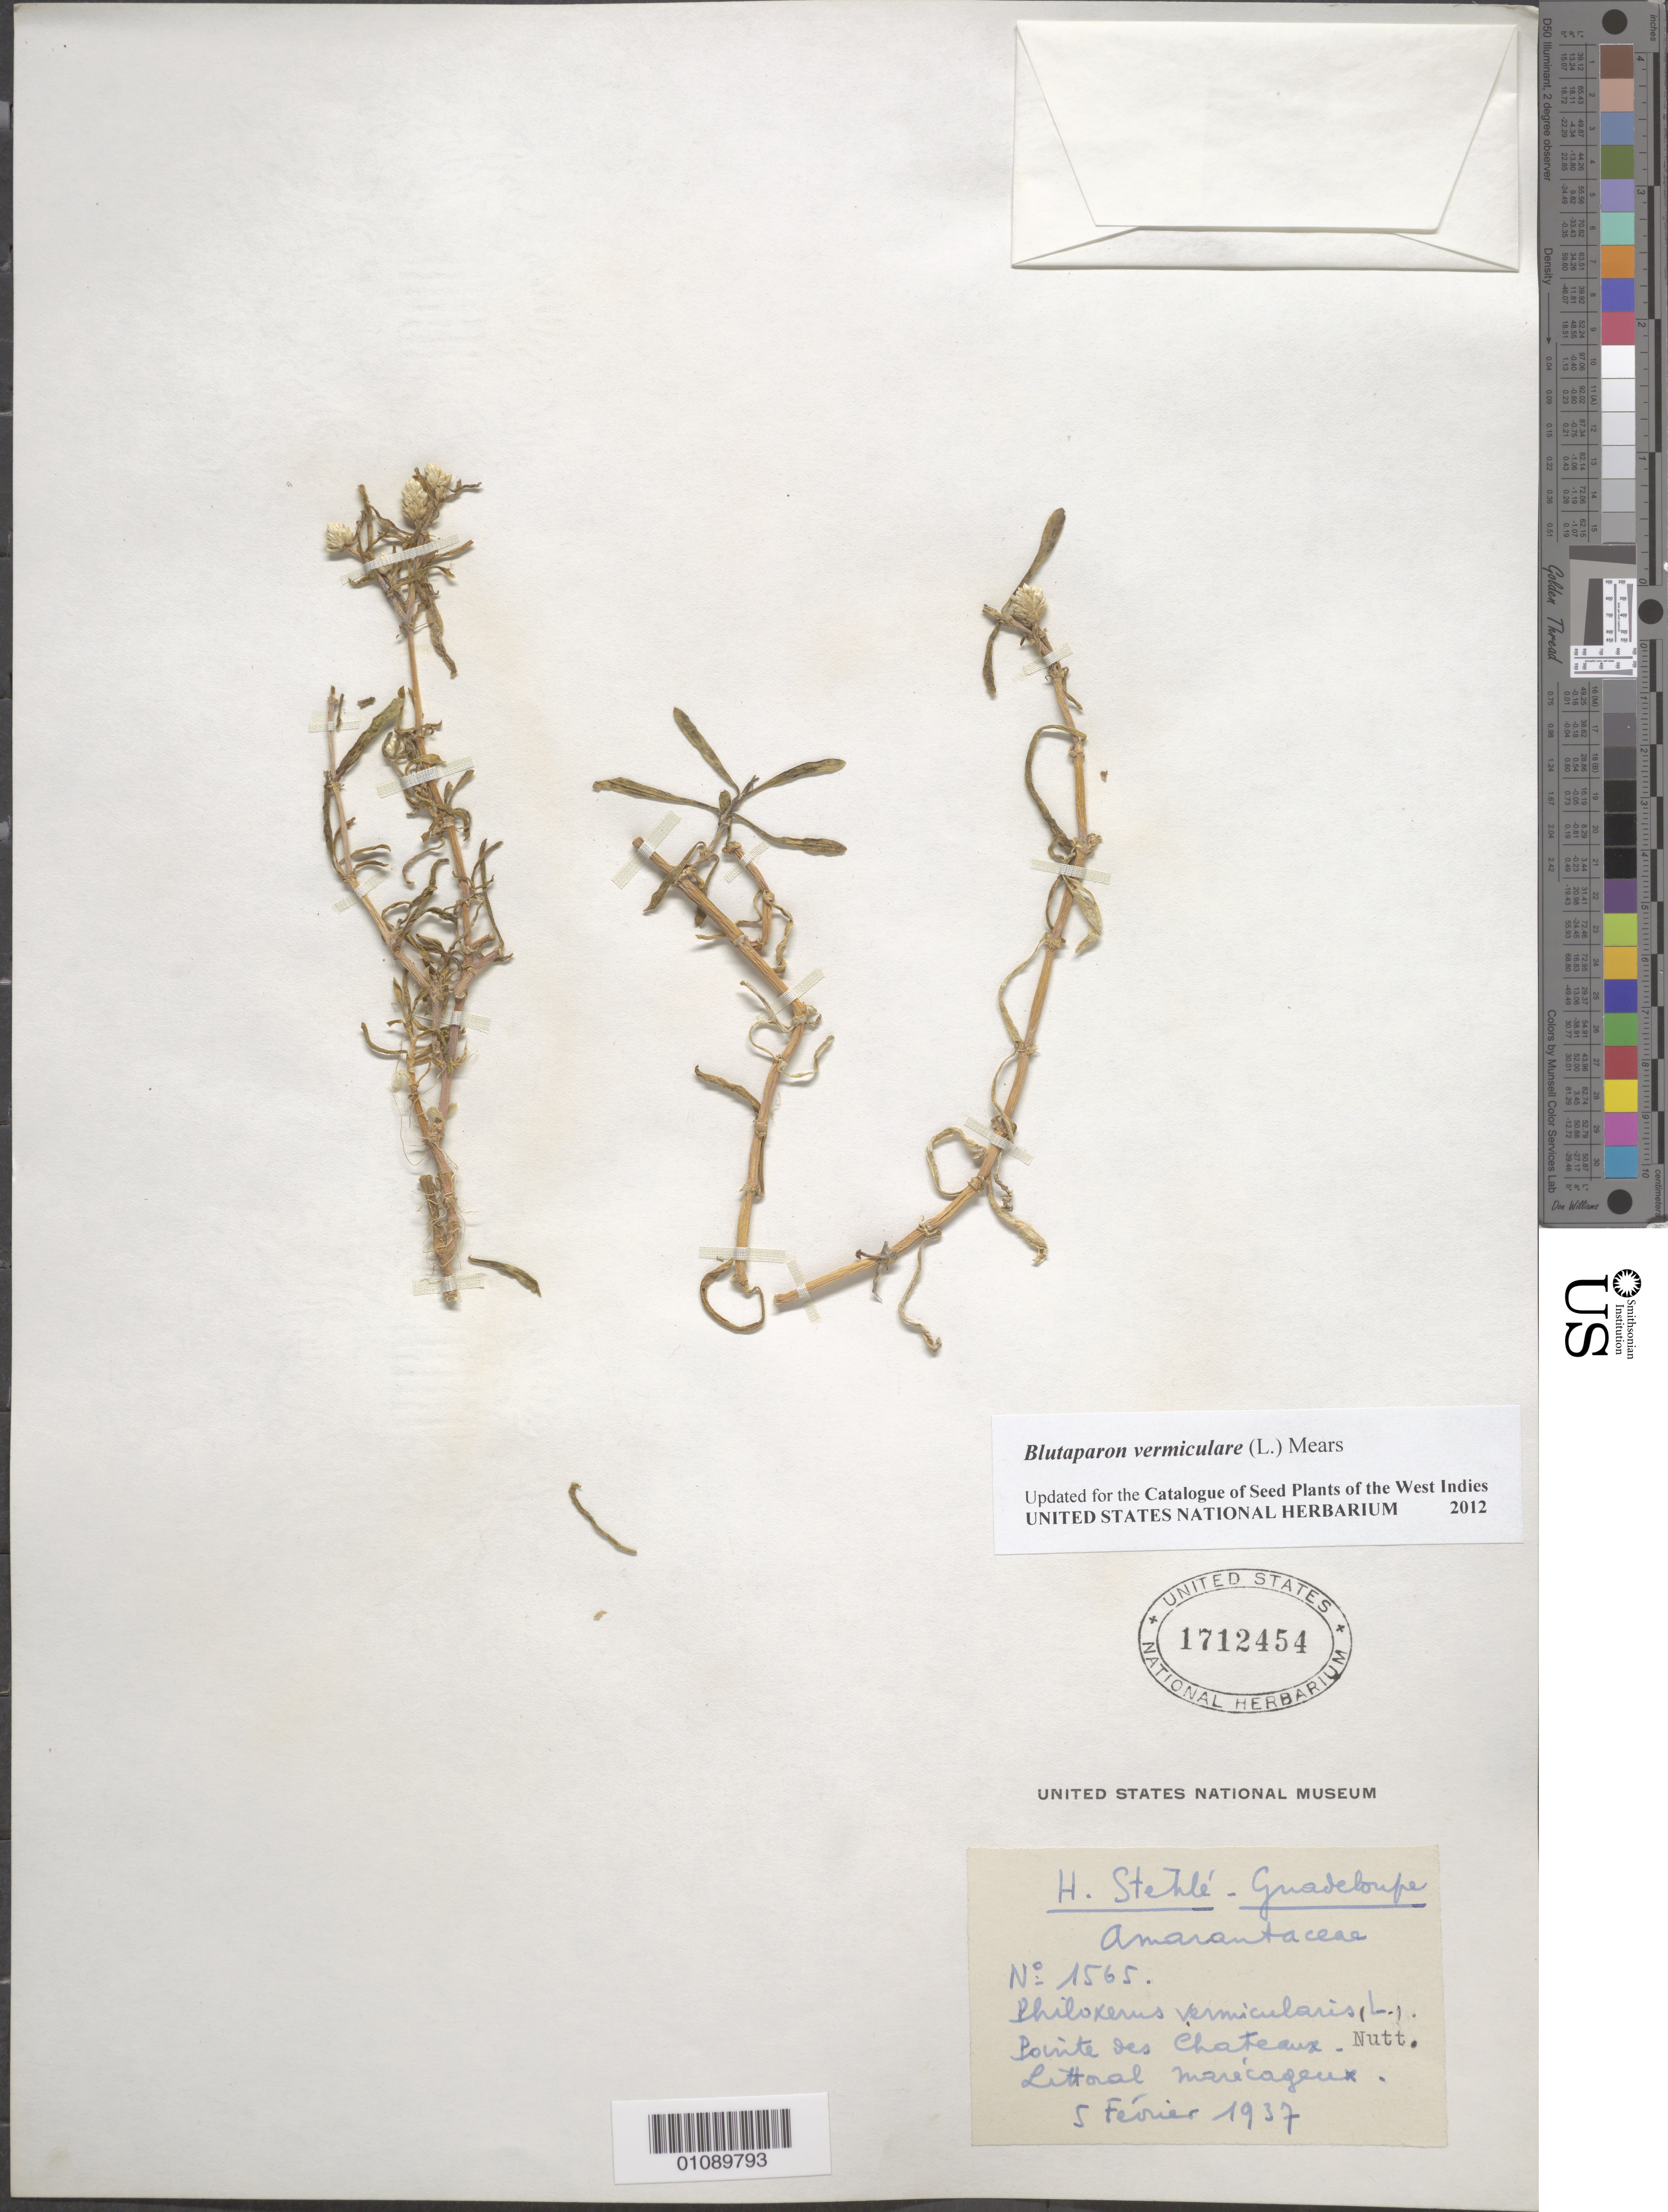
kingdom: Plantae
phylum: Tracheophyta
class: Magnoliopsida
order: Caryophyllales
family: Amaranthaceae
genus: Gomphrena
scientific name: Gomphrena vermicularis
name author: L.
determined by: Strong, Mark T., (BOT), Smithsonian Institution - National Museum of Natural History (UNITED STATES)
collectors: H. Stehlé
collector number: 1565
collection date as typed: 05 Feb 1937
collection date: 1937-02-05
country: Guadeloupe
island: Grande Terre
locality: POinte des Chateaux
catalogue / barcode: US 1712454